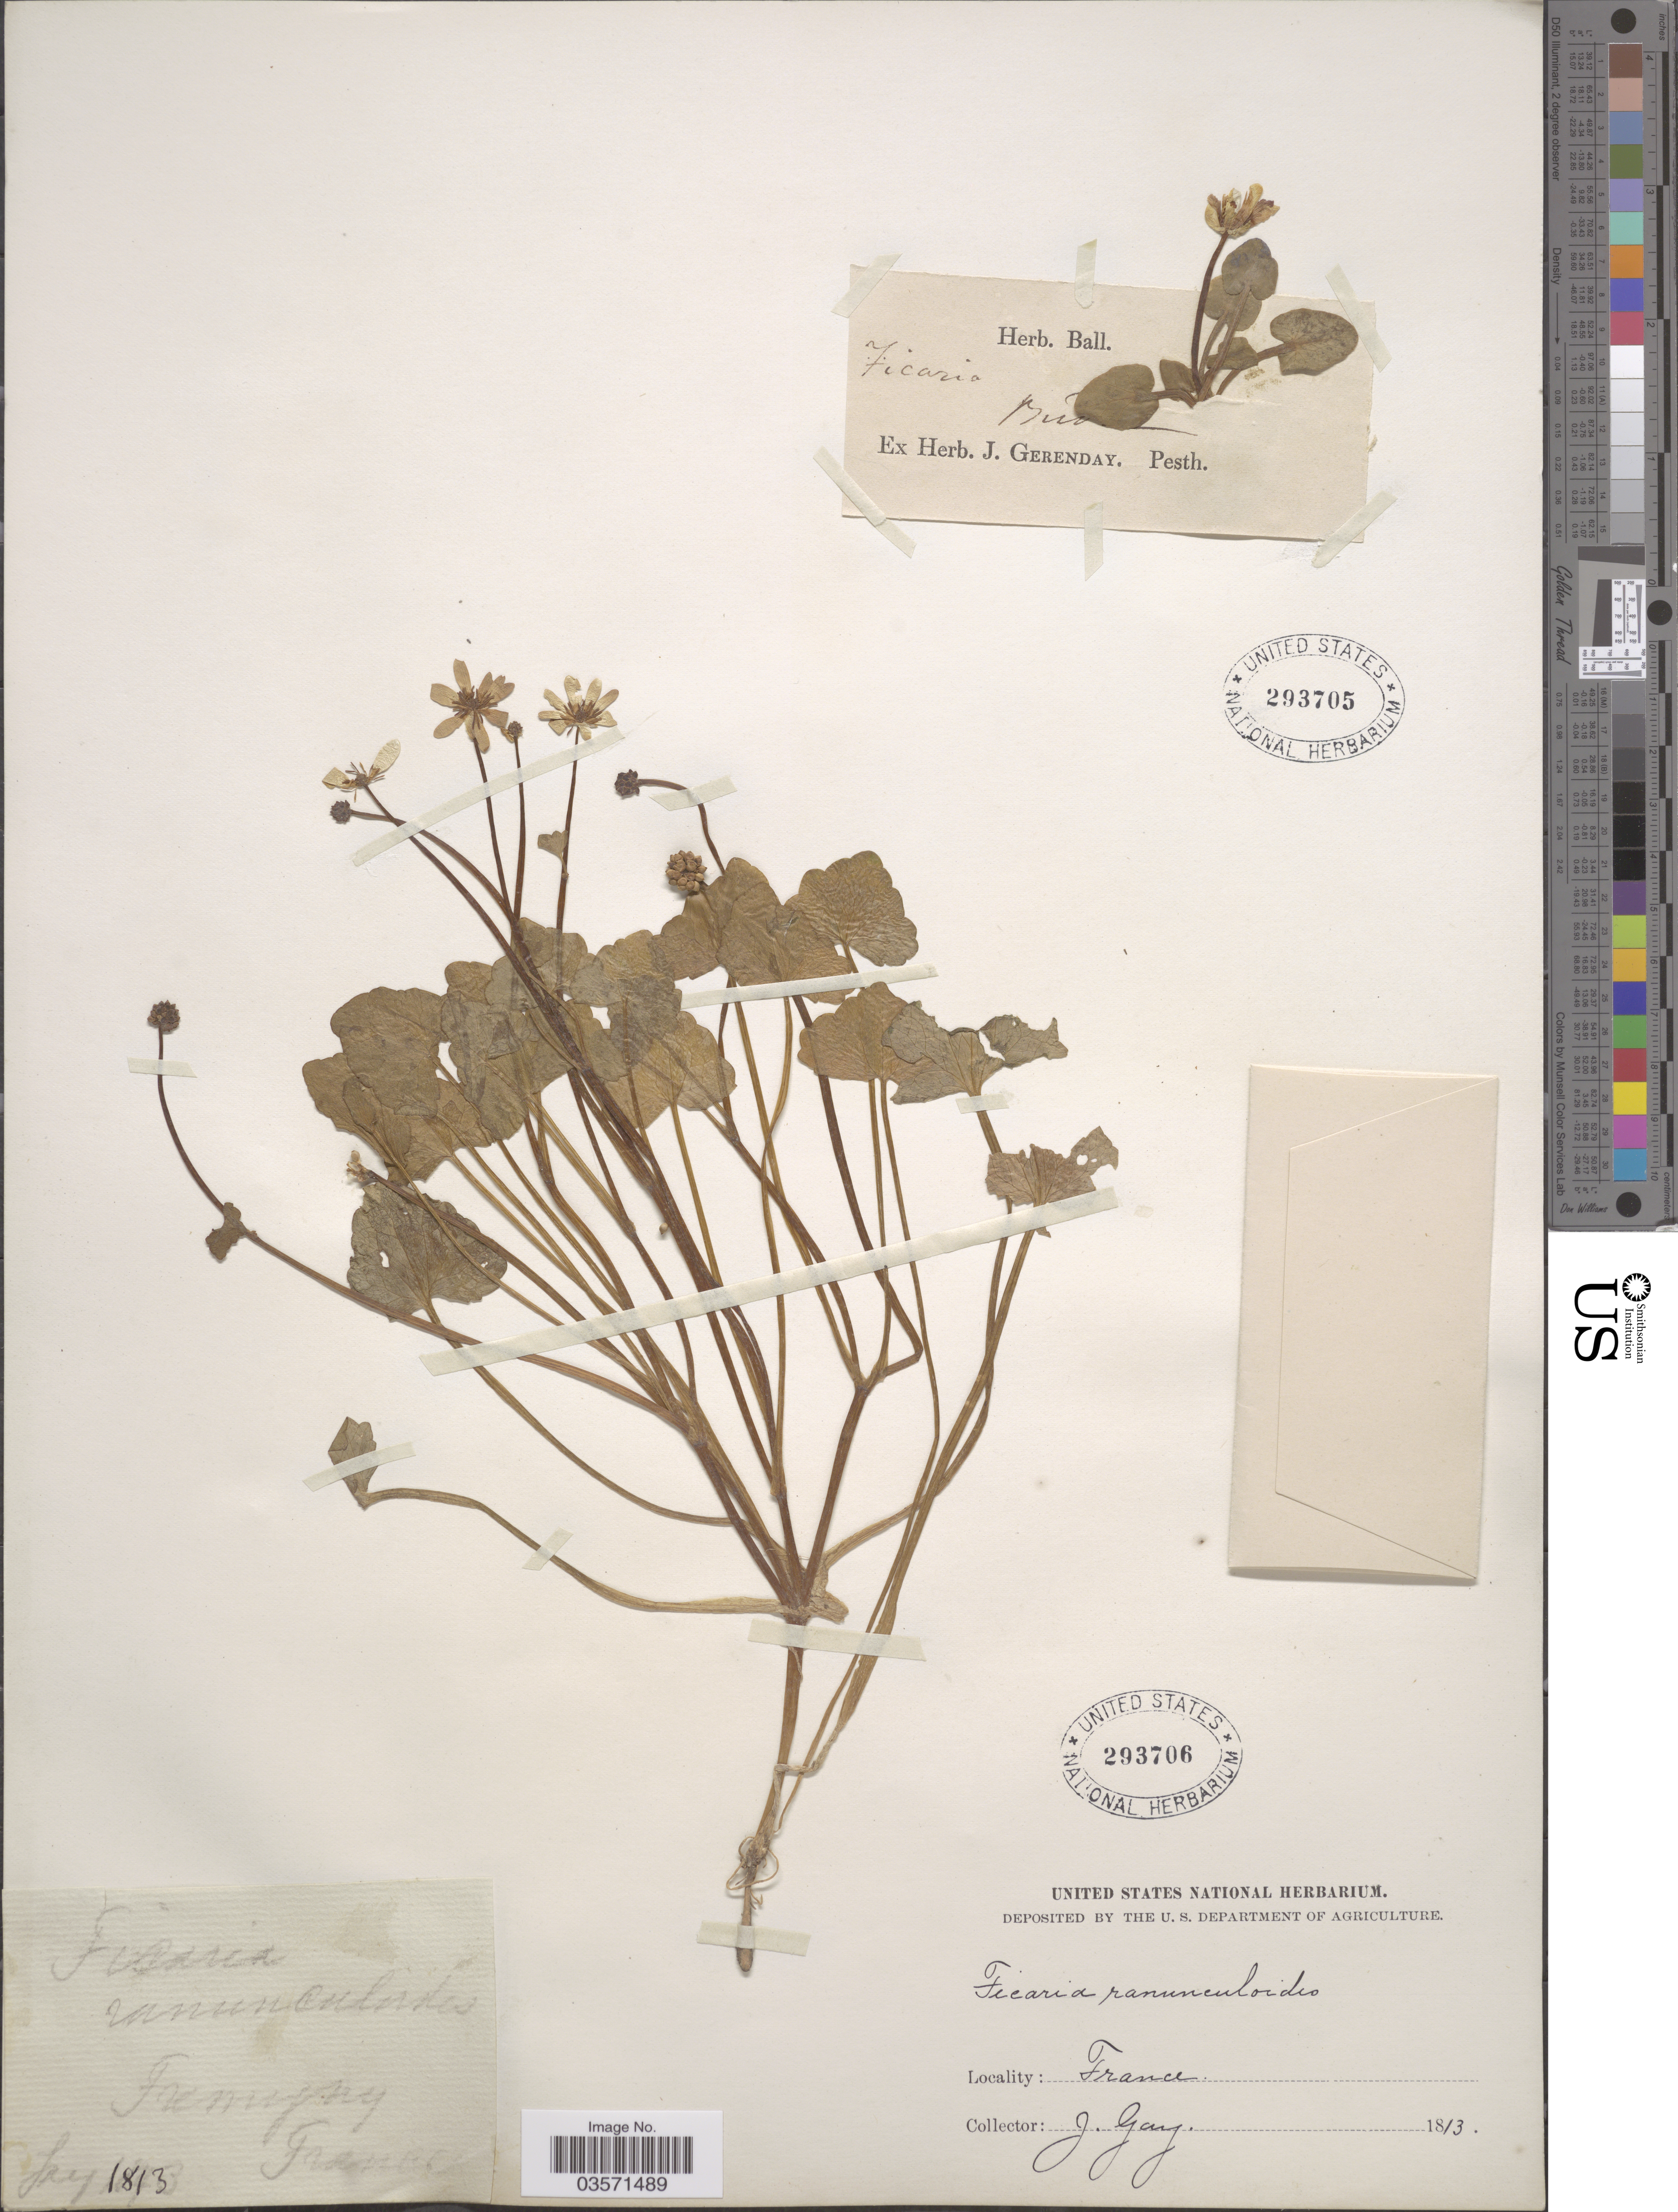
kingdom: Plantae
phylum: Tracheophyta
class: Magnoliopsida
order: Ranunculales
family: Ranunculaceae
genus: Ficaria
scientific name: Ficaria verna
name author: Huds.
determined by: Strong, M. T., (US), Smithsonian Institution - National Museum of Natural History (UNITED STATES)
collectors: Ex herb. J. Gerenday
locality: Bu [illegible text]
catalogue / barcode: US 293705-2